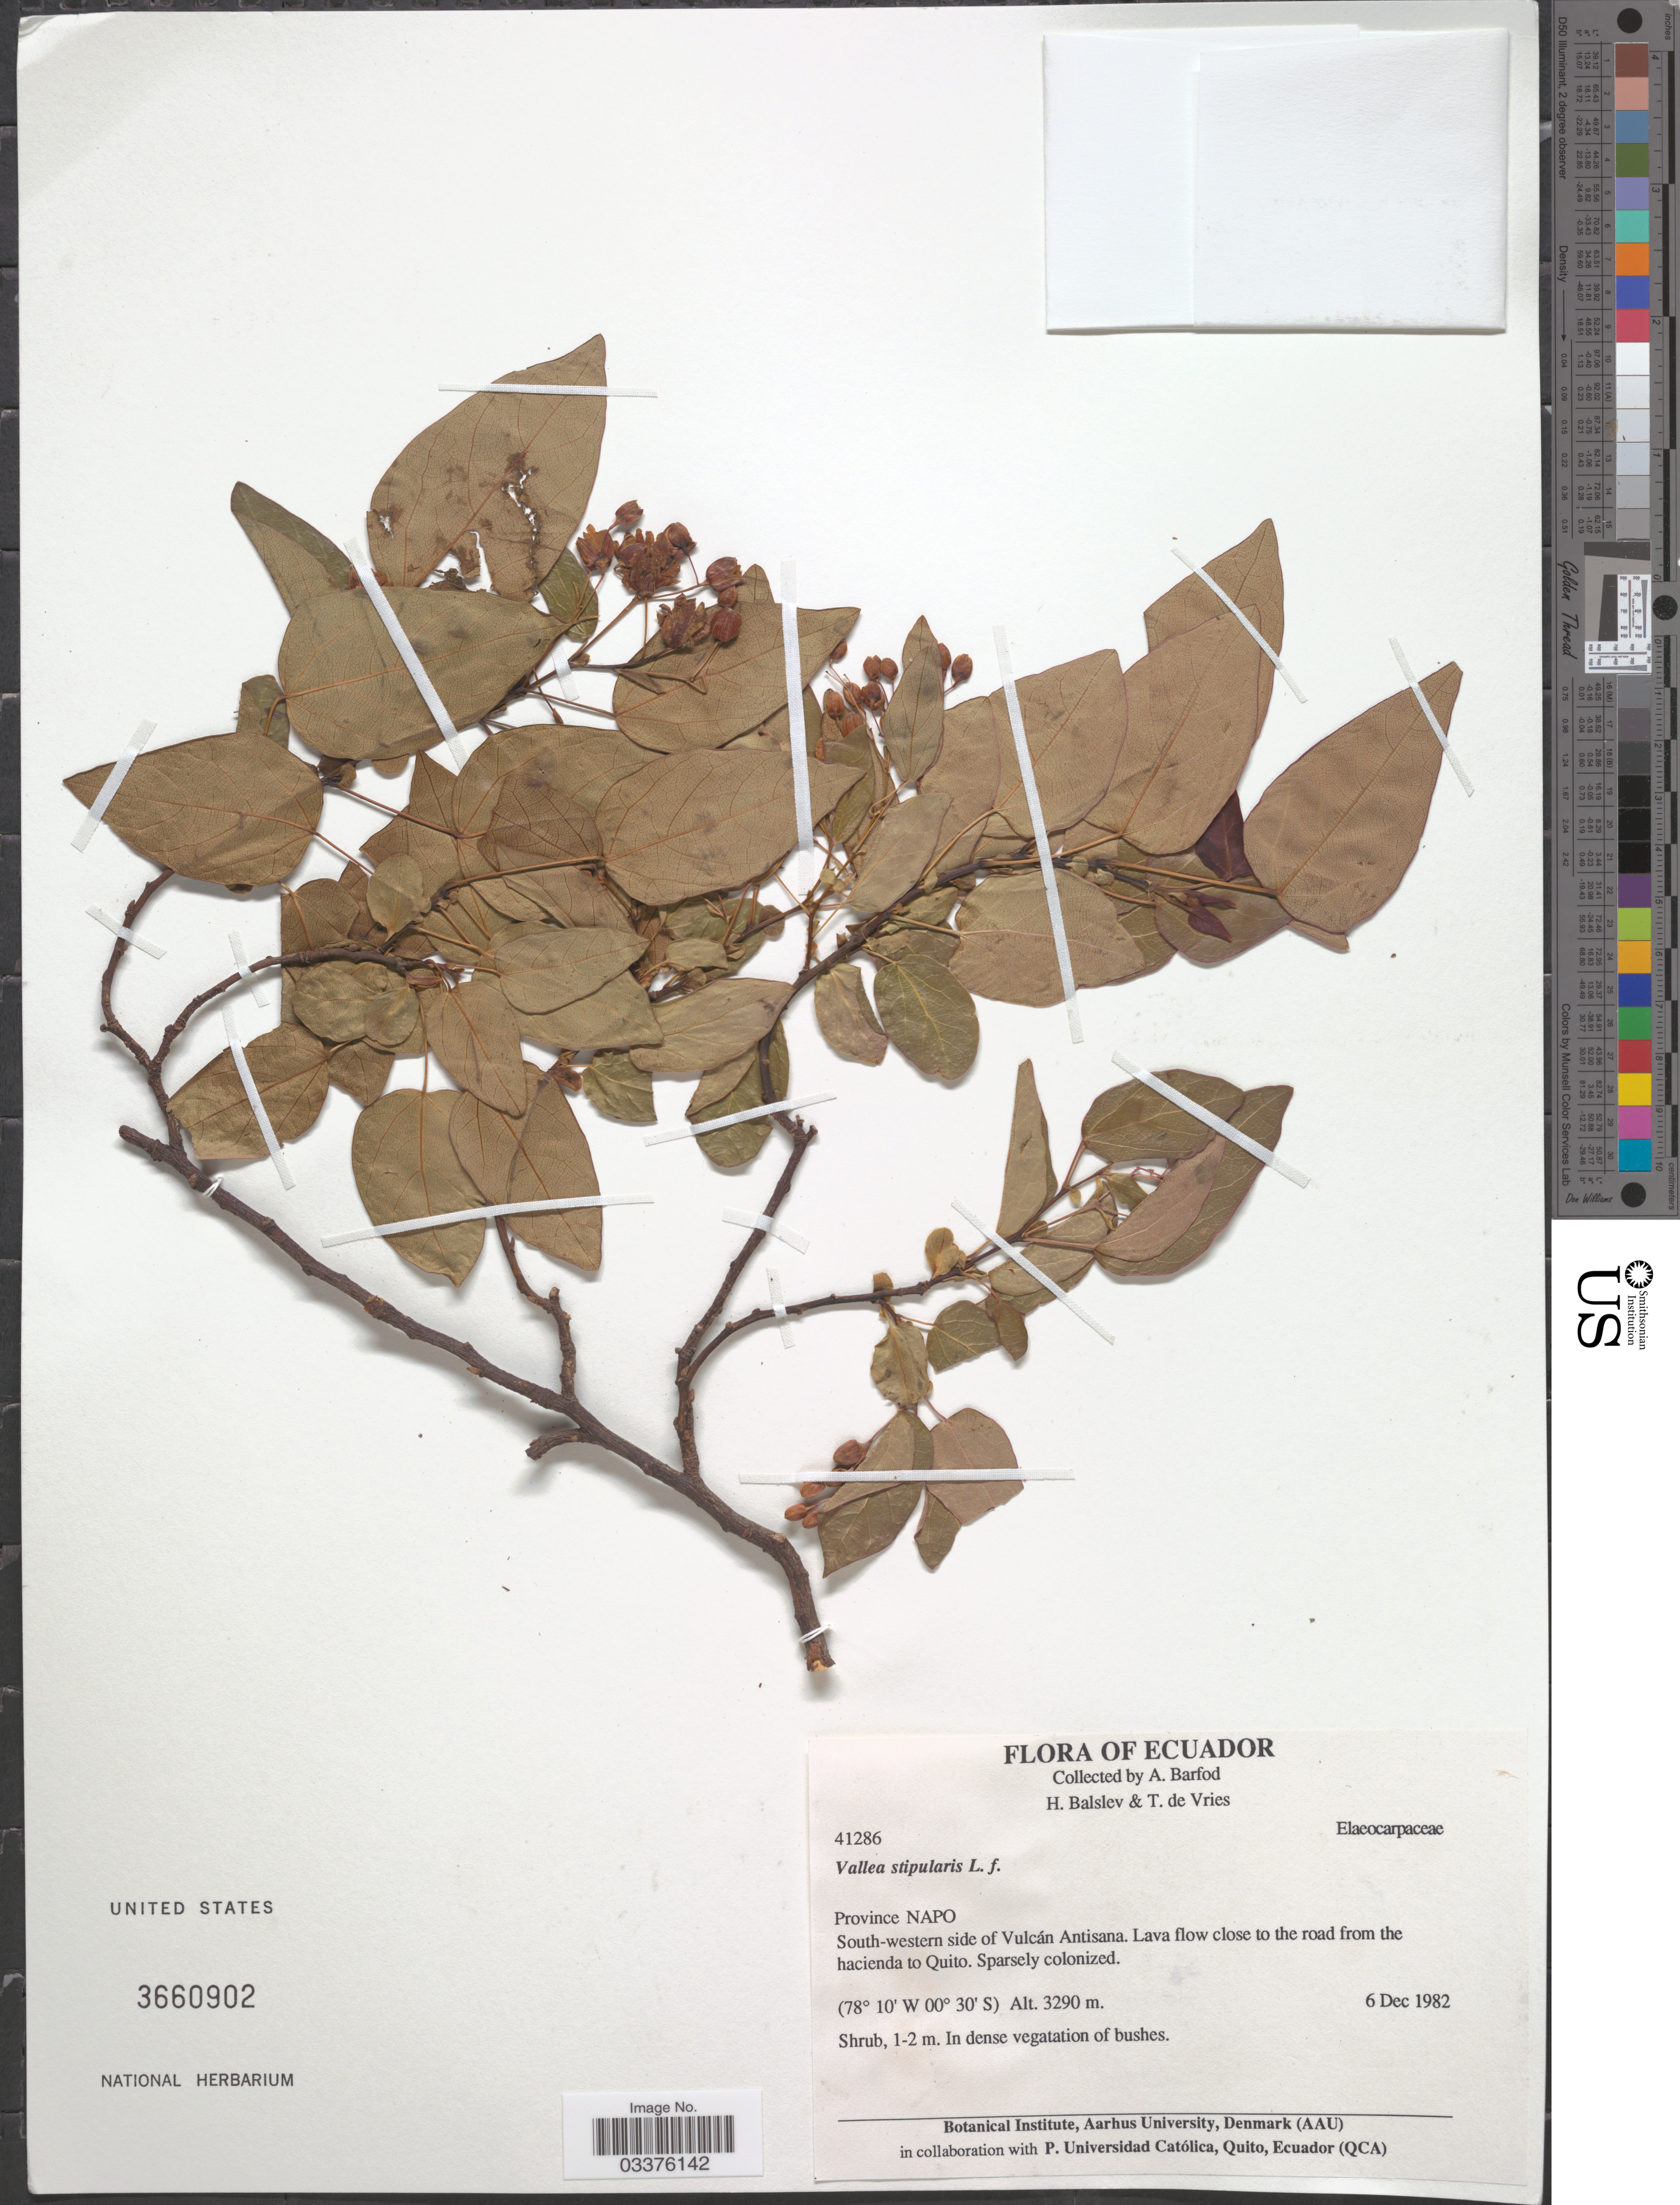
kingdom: Plantae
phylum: Tracheophyta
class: Magnoliopsida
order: Oxalidales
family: Elaeocarpaceae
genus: Vallea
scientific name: Vallea pubescens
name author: Kunth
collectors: A. Barfod, H. Balslev & T. de Vries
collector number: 41286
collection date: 1982-12-06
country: Ecuador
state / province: Napo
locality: South-western side of Vulcán Antisana. Lava flow close to the road from the hacienda to Quito.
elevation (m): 3290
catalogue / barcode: US 3660902